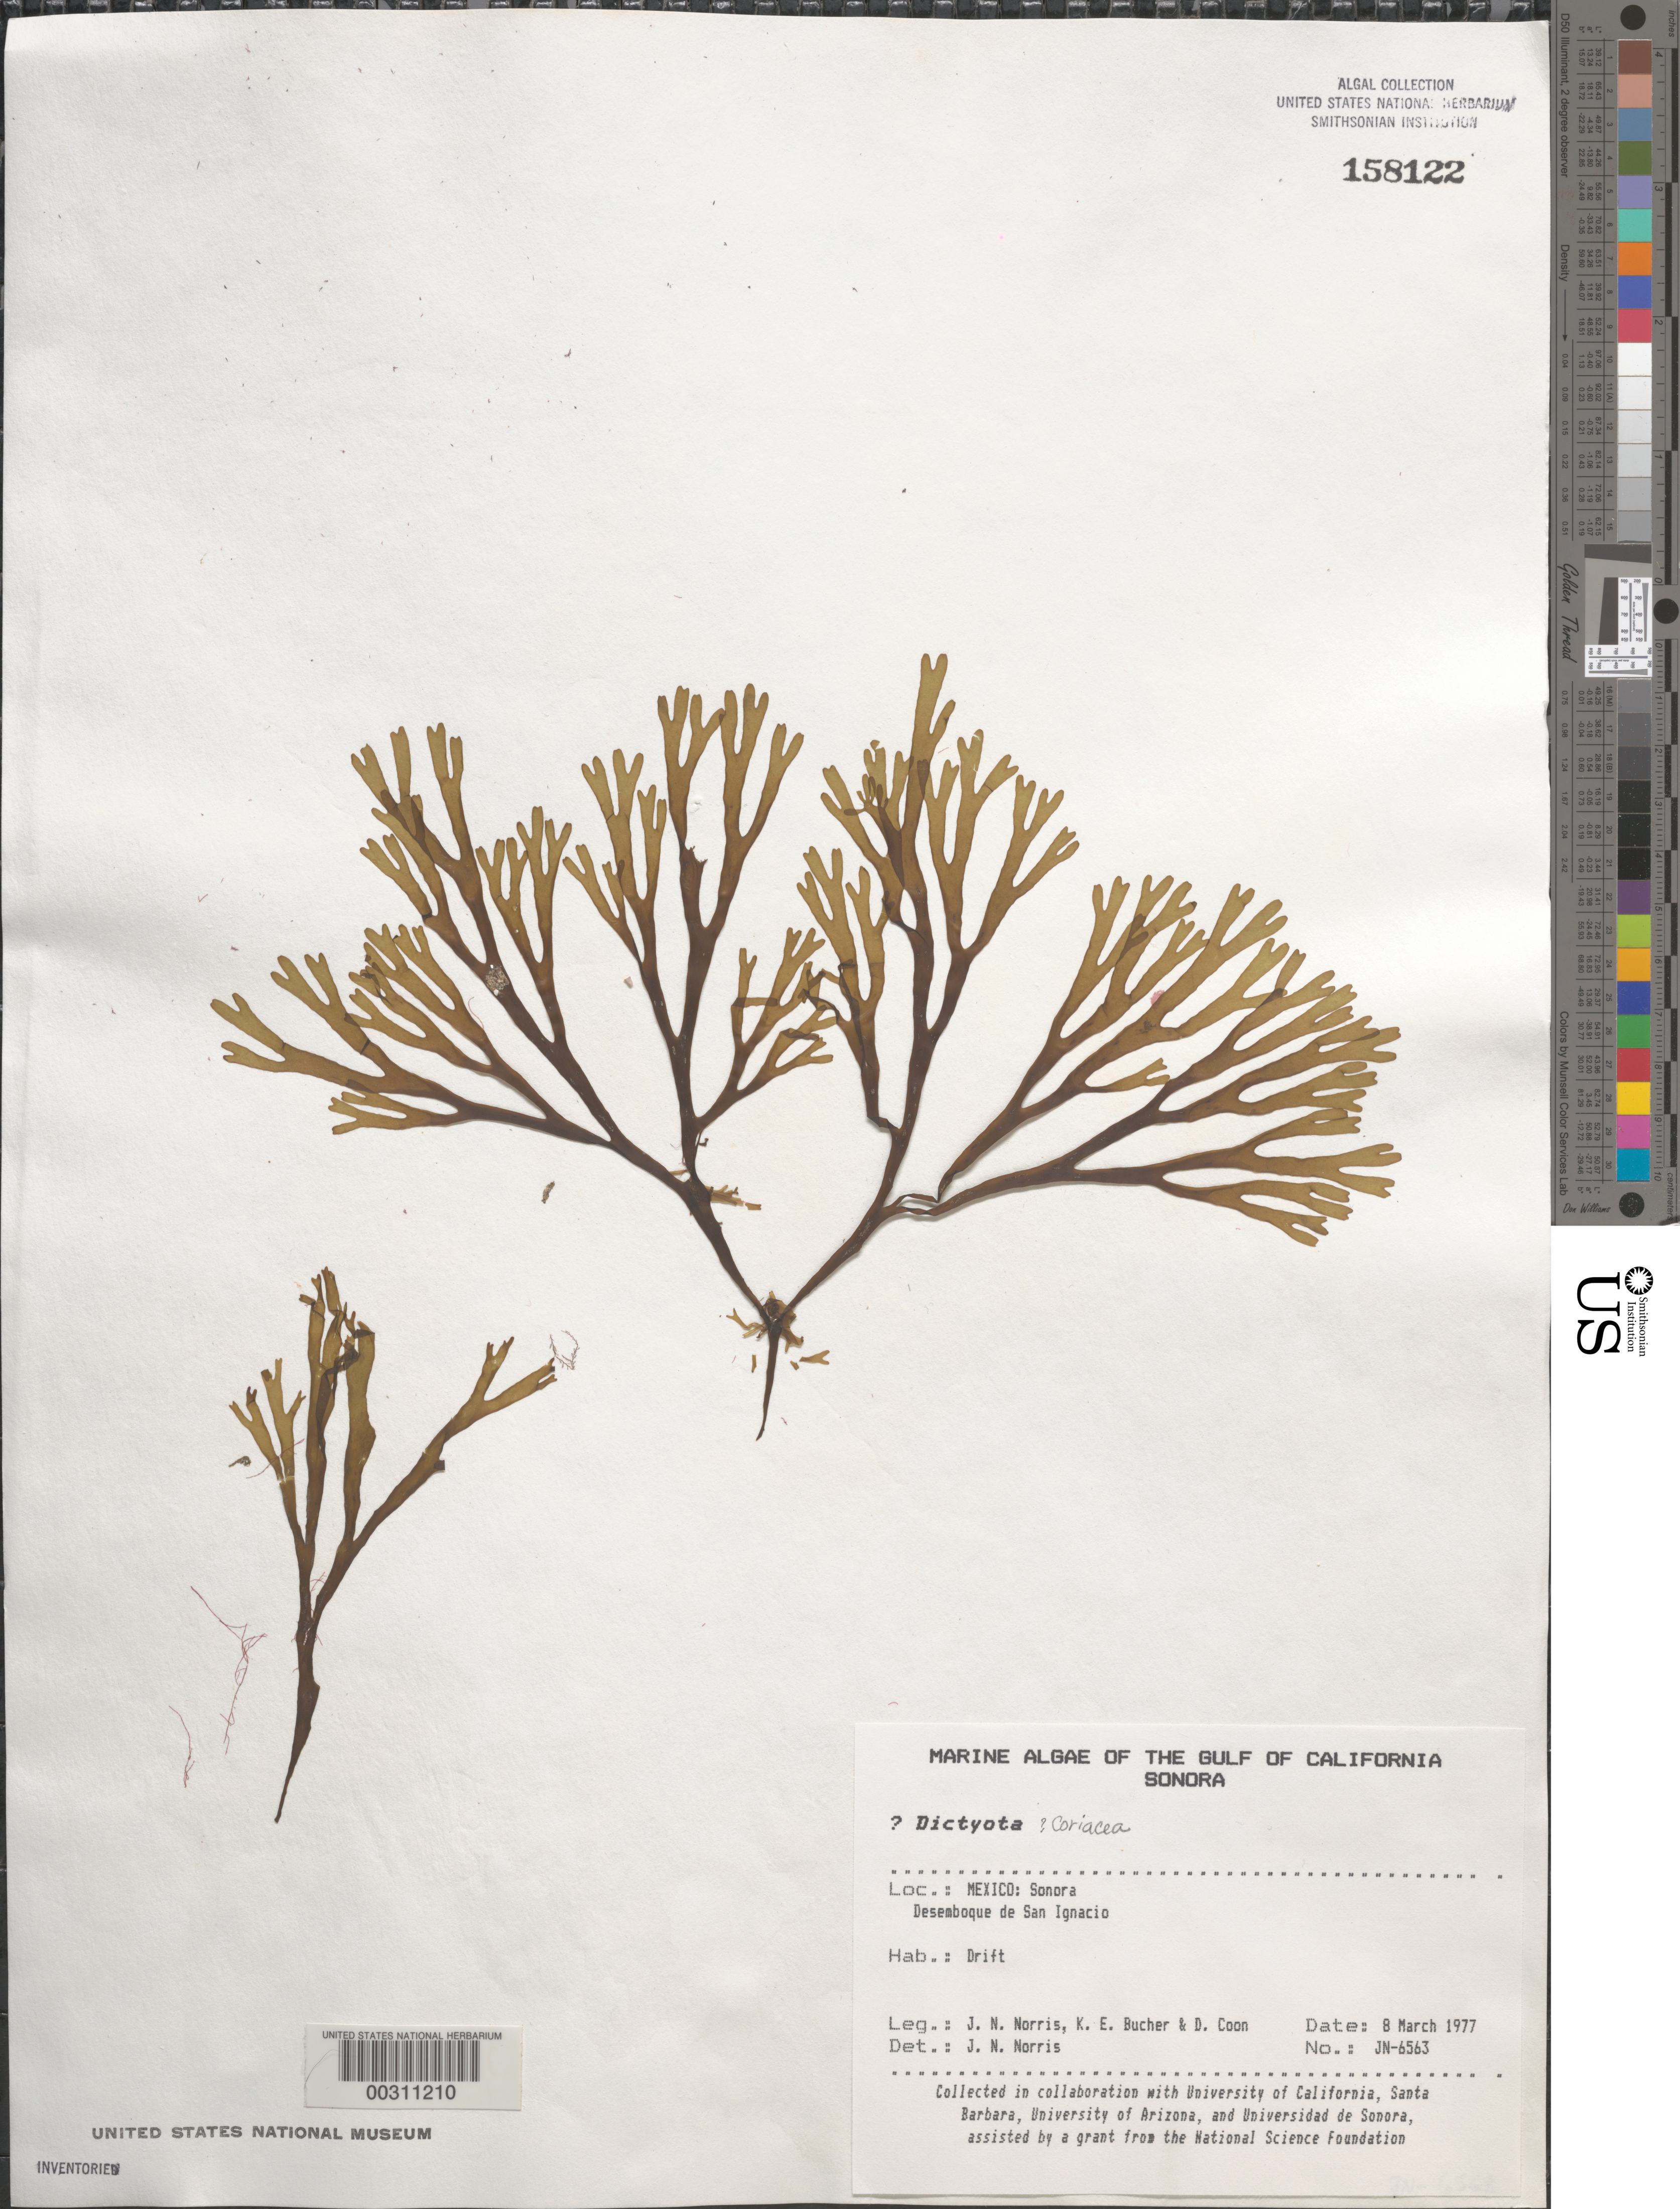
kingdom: Chromista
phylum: Ochrophyta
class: Phaeophyceae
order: Dictyotales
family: Dictyotaceae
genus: Dictyota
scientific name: Dictyota sp.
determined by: Norris, James N.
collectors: J. N. Norris, K. E. Bucher & D. Coon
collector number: JN-6563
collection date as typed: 08 Mar 1977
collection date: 1977-03-08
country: Mexico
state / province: Sonora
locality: Desemboque de San Ignacio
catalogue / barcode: US 158122